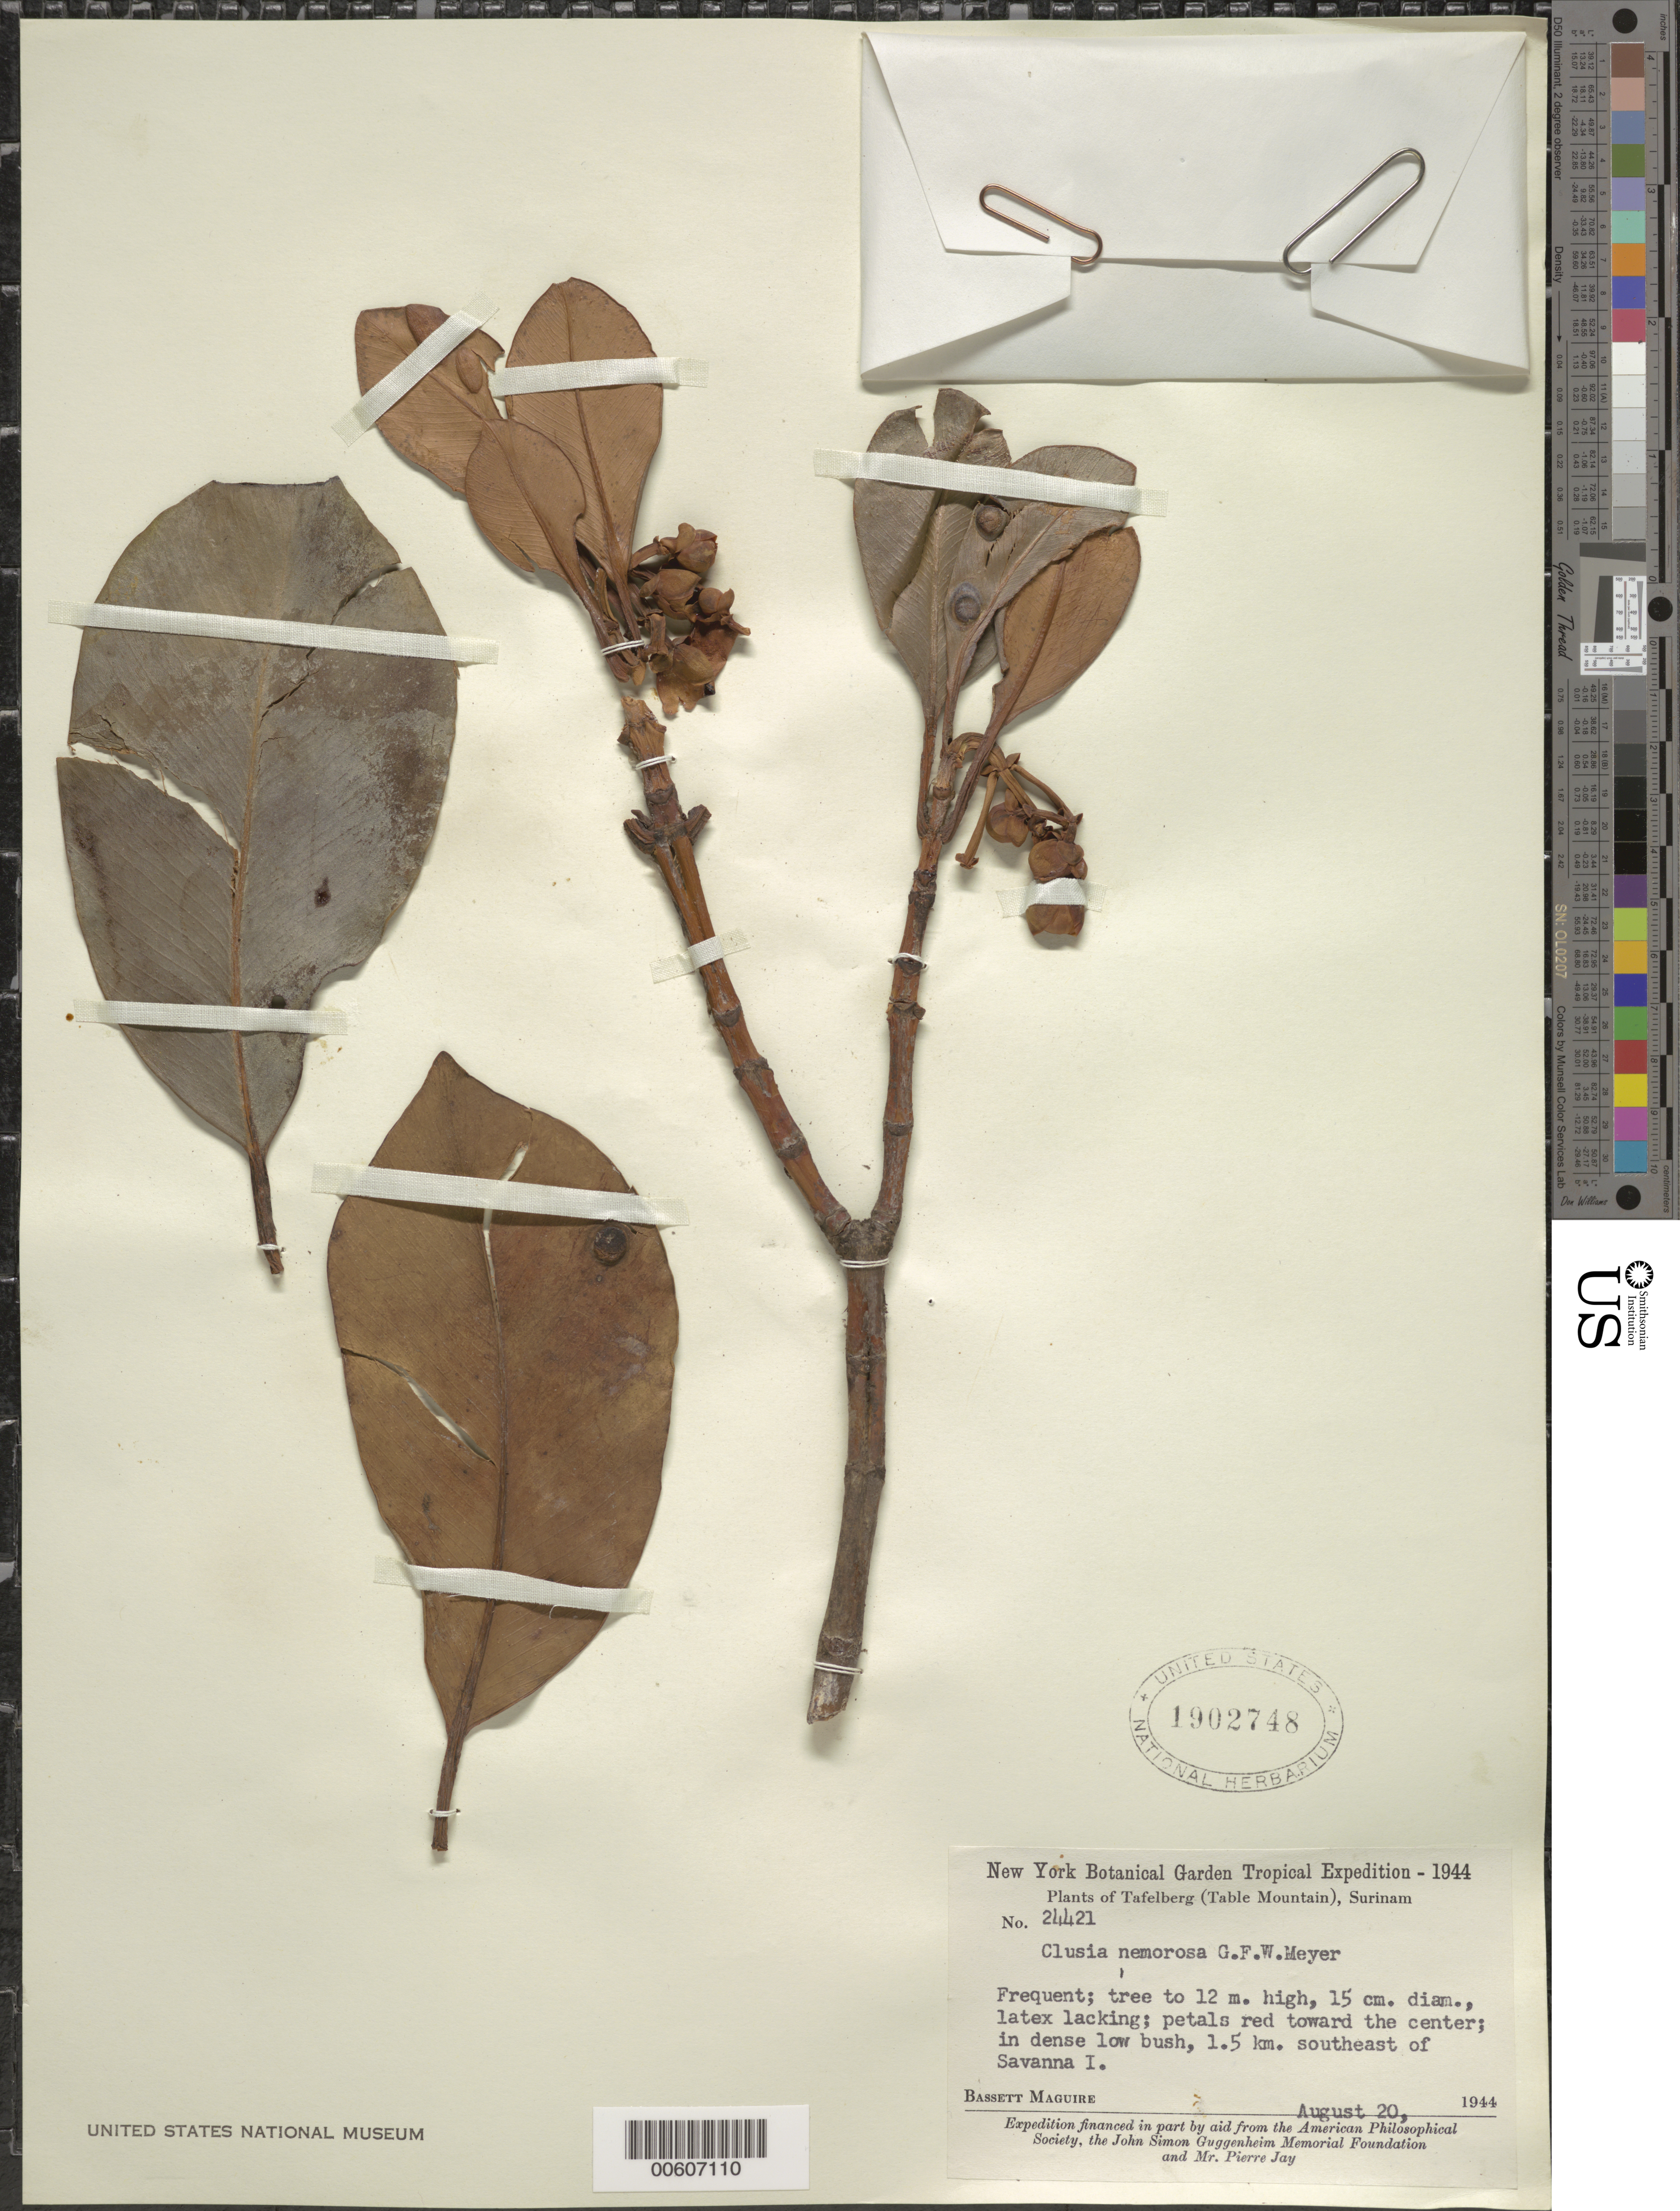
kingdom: Plantae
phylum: Tracheophyta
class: Magnoliopsida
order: Malpighiales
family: Clusiaceae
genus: Clusia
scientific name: Clusia nemorosa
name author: G. Mey.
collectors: B. Maguire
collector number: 24421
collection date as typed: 20-Aug-44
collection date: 1944-08-20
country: Suriname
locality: Tafelberg (Table Mountain), Savanna I, SE of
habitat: Dense low bush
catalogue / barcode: US 1902748